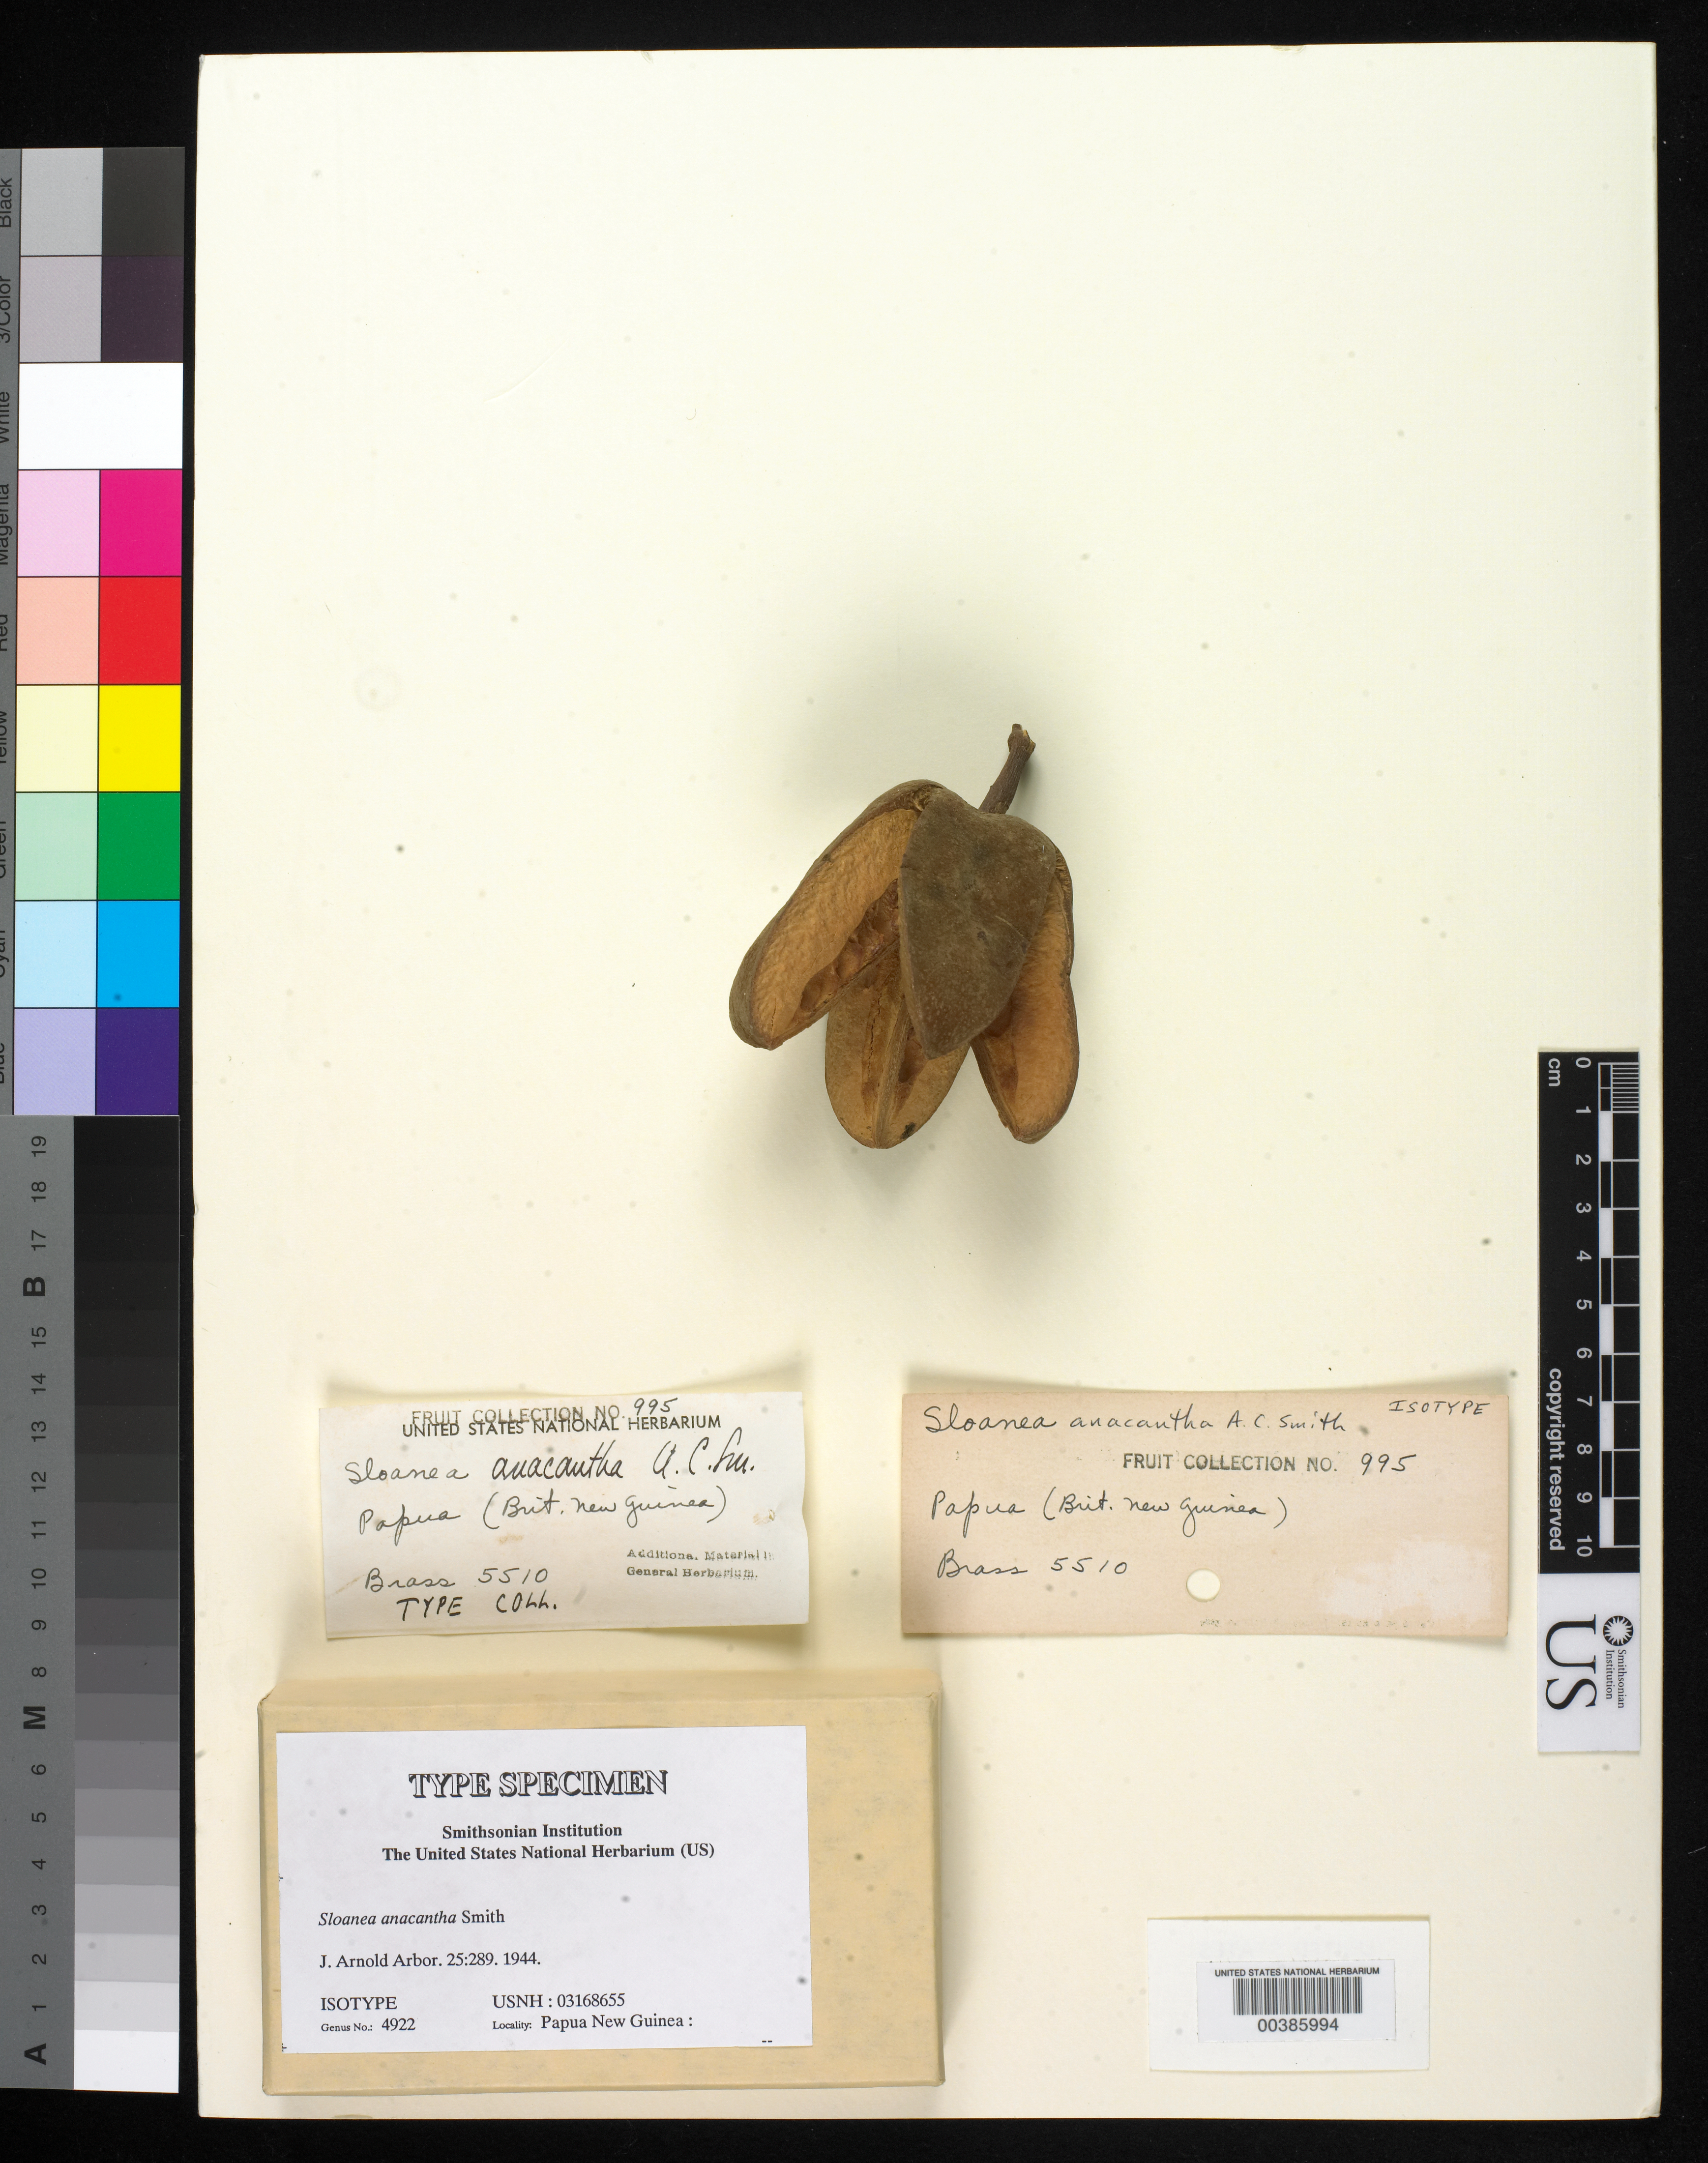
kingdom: Plantae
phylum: Tracheophyta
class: Magnoliopsida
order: Oxalidales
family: Elaeocarpaceae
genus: Sloanea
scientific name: Sloanea anacantha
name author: A.C. Sm.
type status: Isotype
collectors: L. J. Brass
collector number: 5510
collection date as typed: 16 Nov 1933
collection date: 1933-11-16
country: Papua New Guinea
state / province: Central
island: New Guinea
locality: Mofulu.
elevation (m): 1250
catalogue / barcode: US 3168655